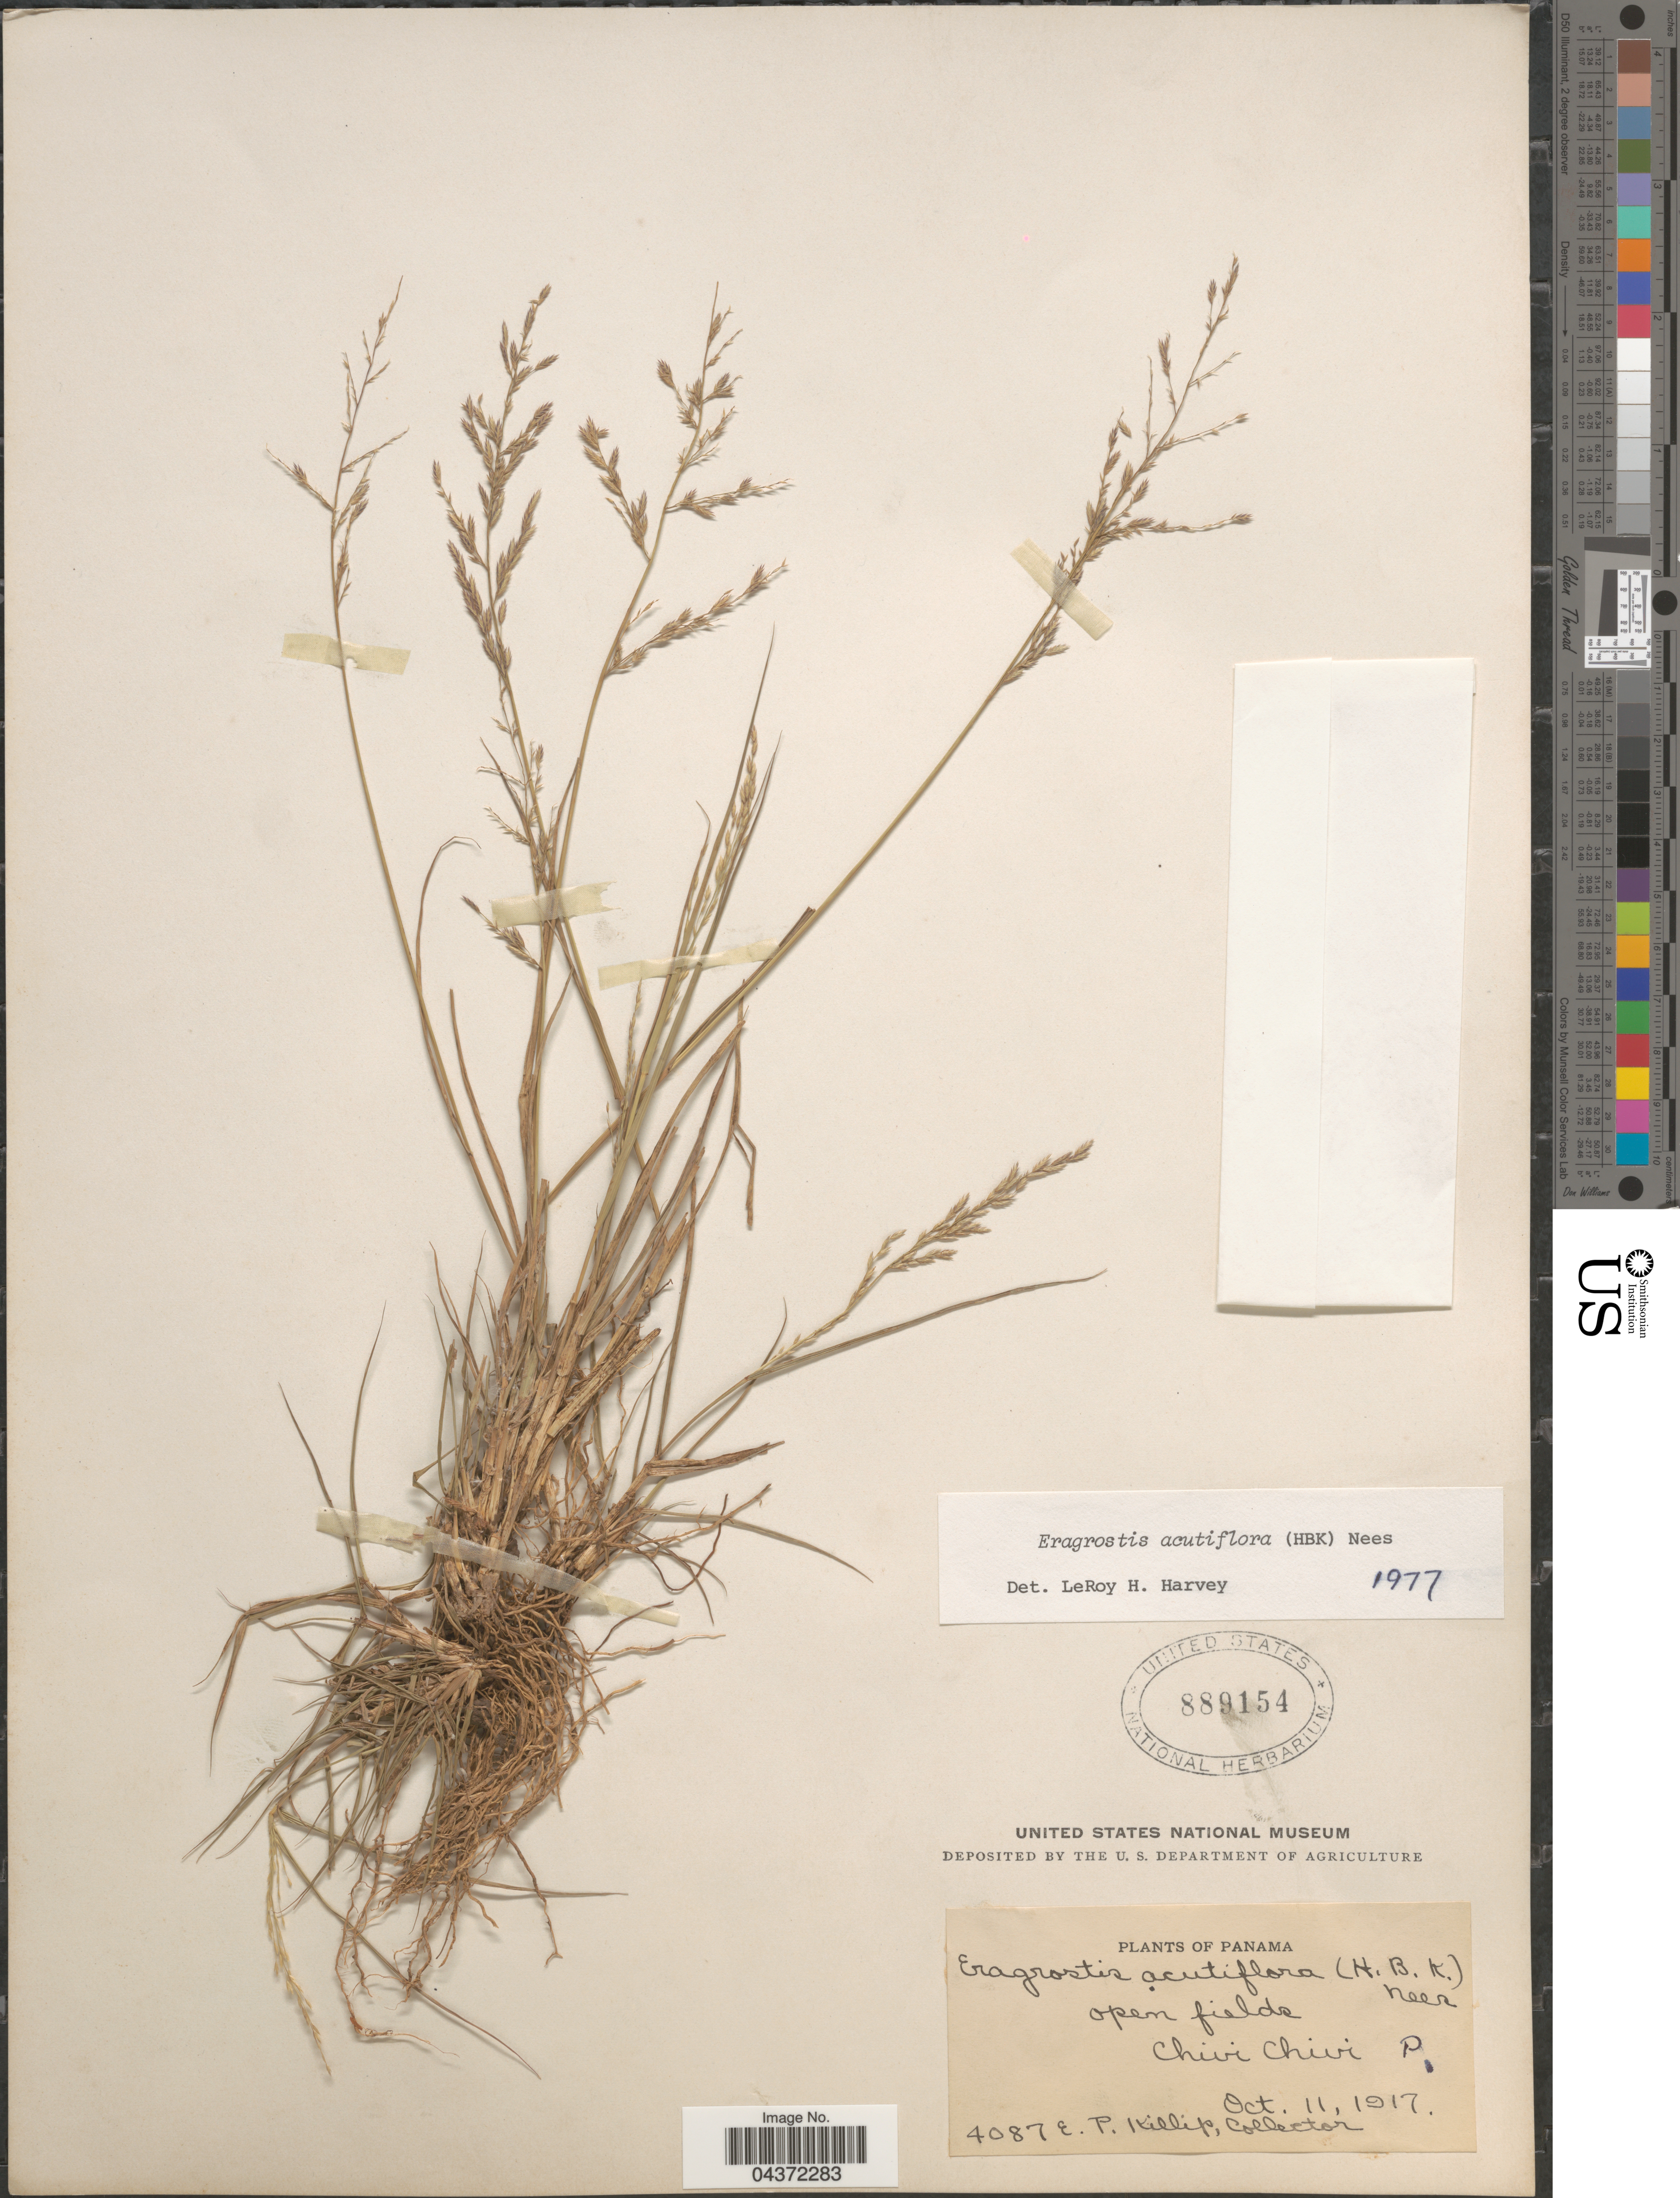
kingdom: Plantae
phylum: Tracheophyta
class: Liliopsida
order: Poales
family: Poaceae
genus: Eragrostis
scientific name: Eragrostis acutiflora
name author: (Kunth) Nees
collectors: E. P. Killip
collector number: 4087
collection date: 1917-10-11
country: Panama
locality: Chivi Chivi P.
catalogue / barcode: US 889154